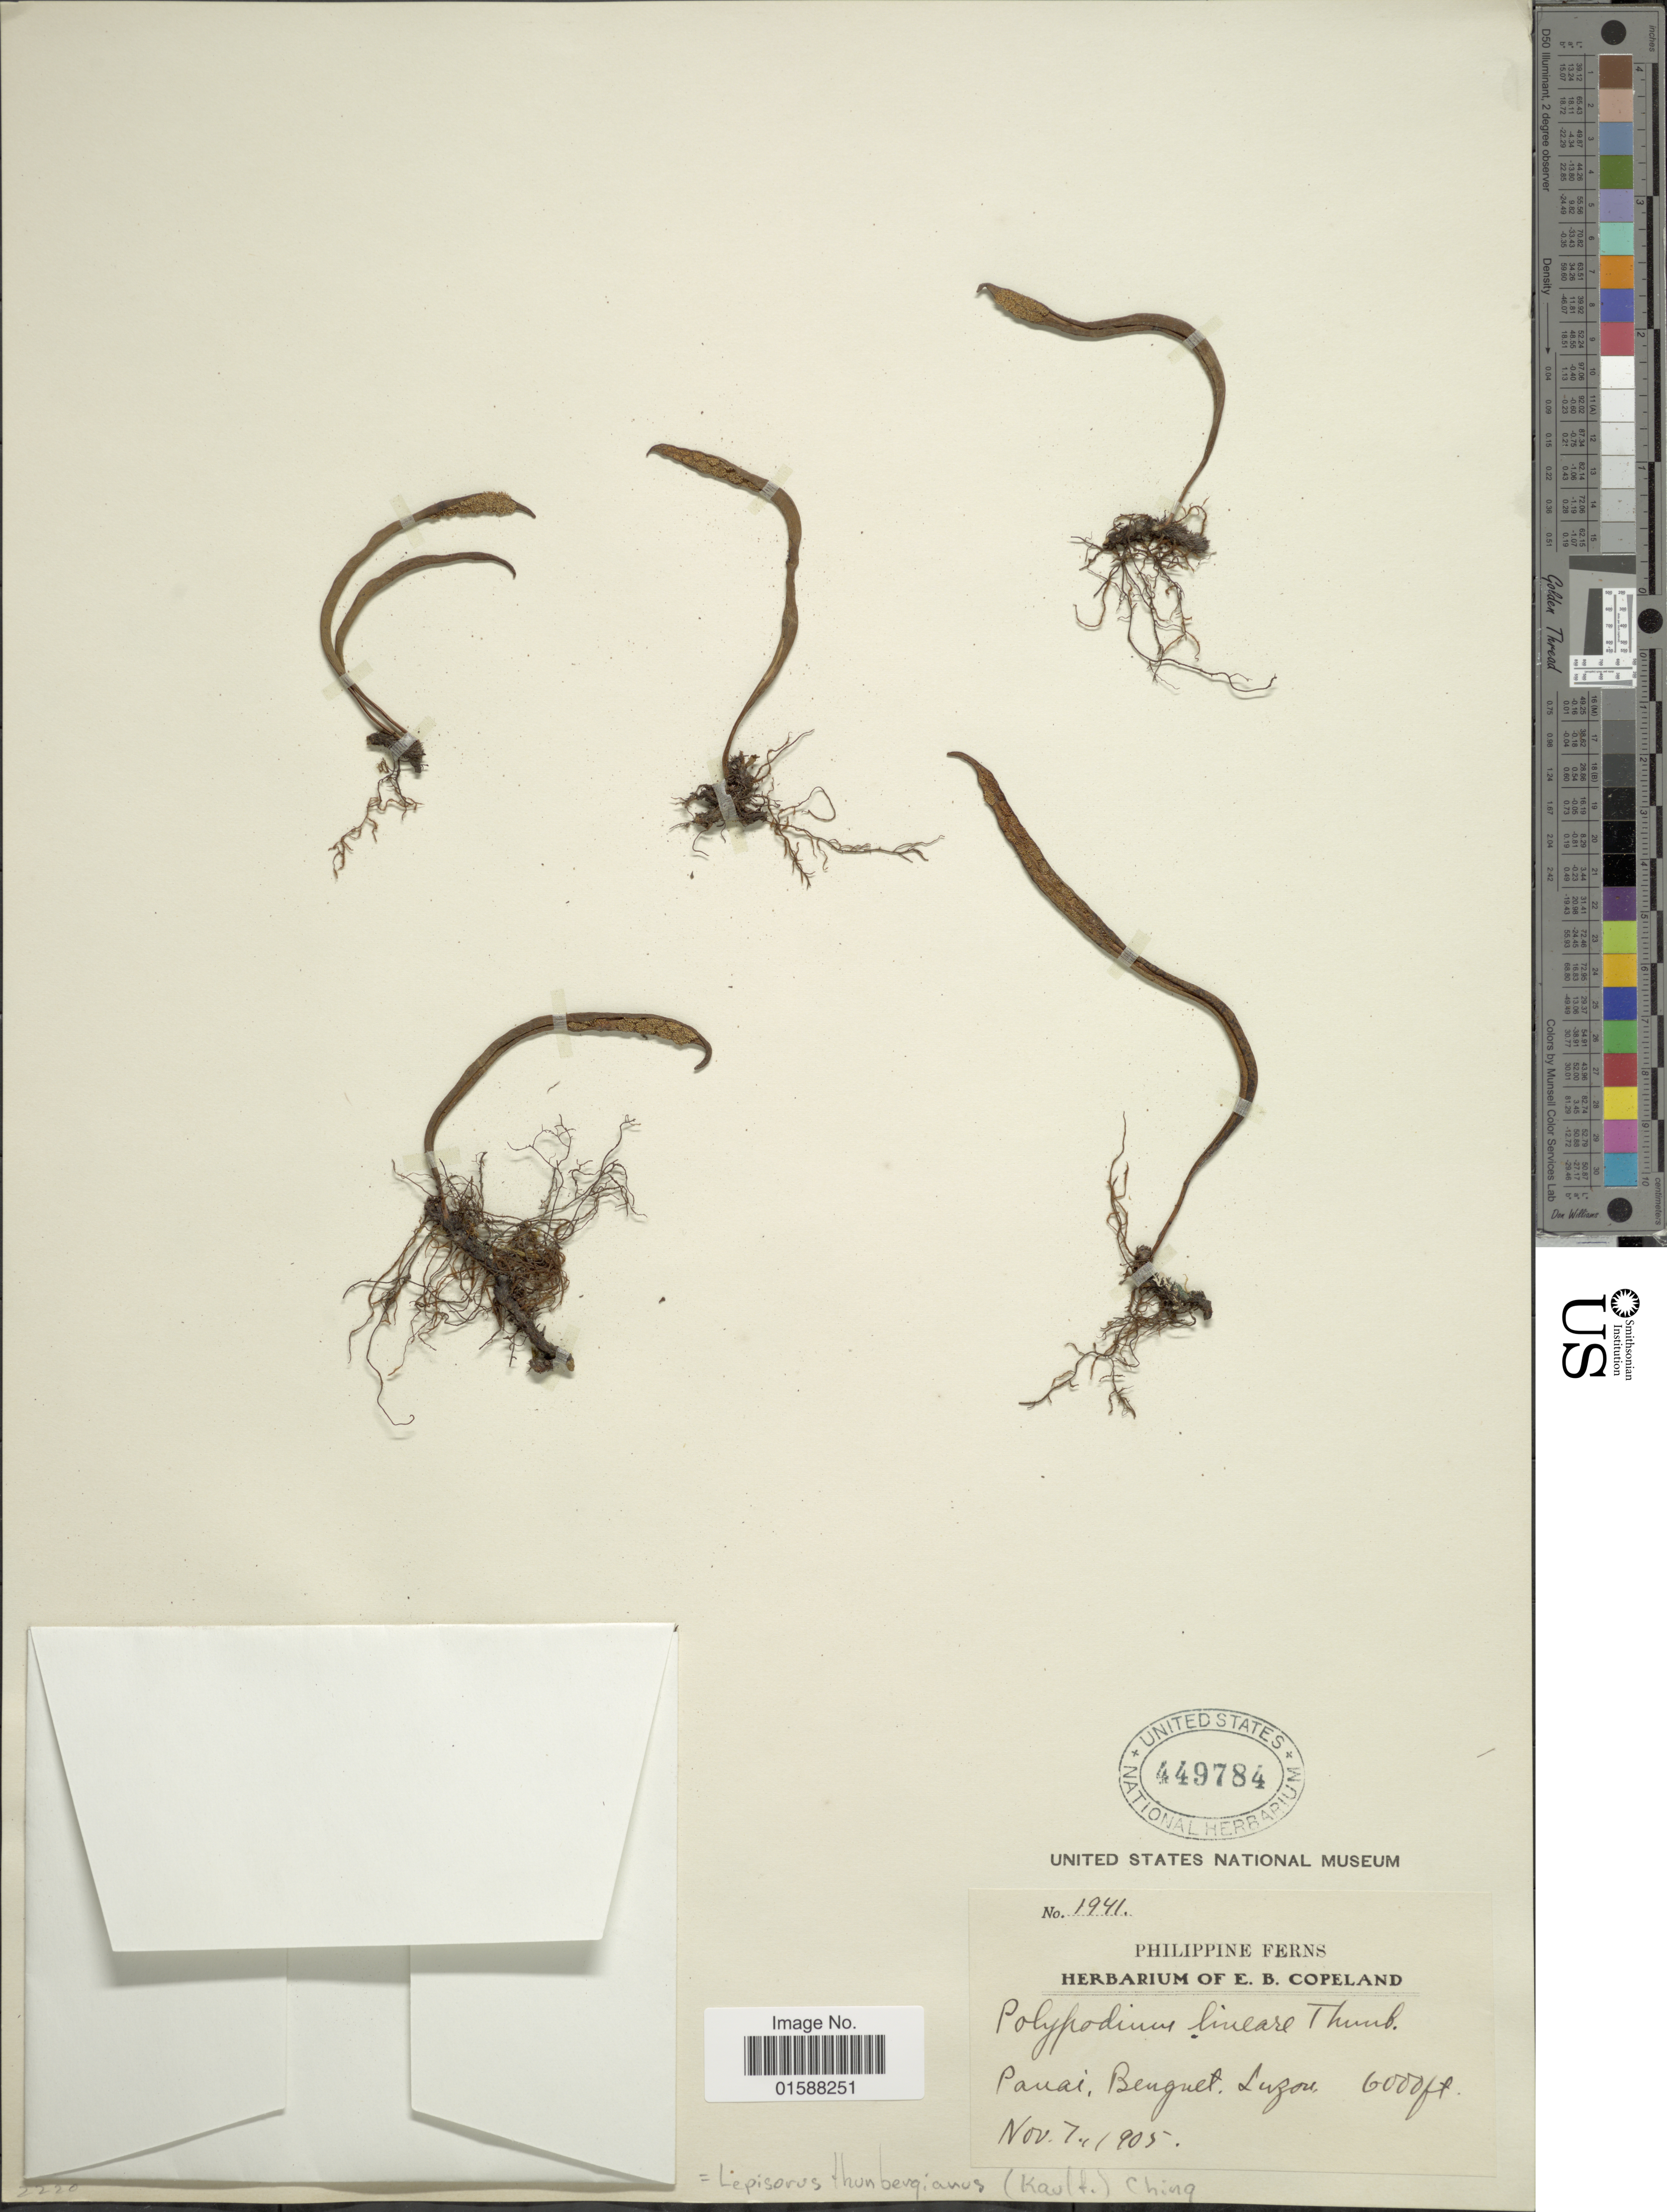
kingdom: Plantae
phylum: Tracheophyta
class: Polypodiopsida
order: Polypodiales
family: Polypodiaceae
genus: Lepisorus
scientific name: Lepisorus thunbergianus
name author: (Kaulf.) Ching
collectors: ex herb. E. B. Copeland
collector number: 1941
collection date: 1905-11-07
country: Philippines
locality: Pauai, Benguet, Luzon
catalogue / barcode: US 449784